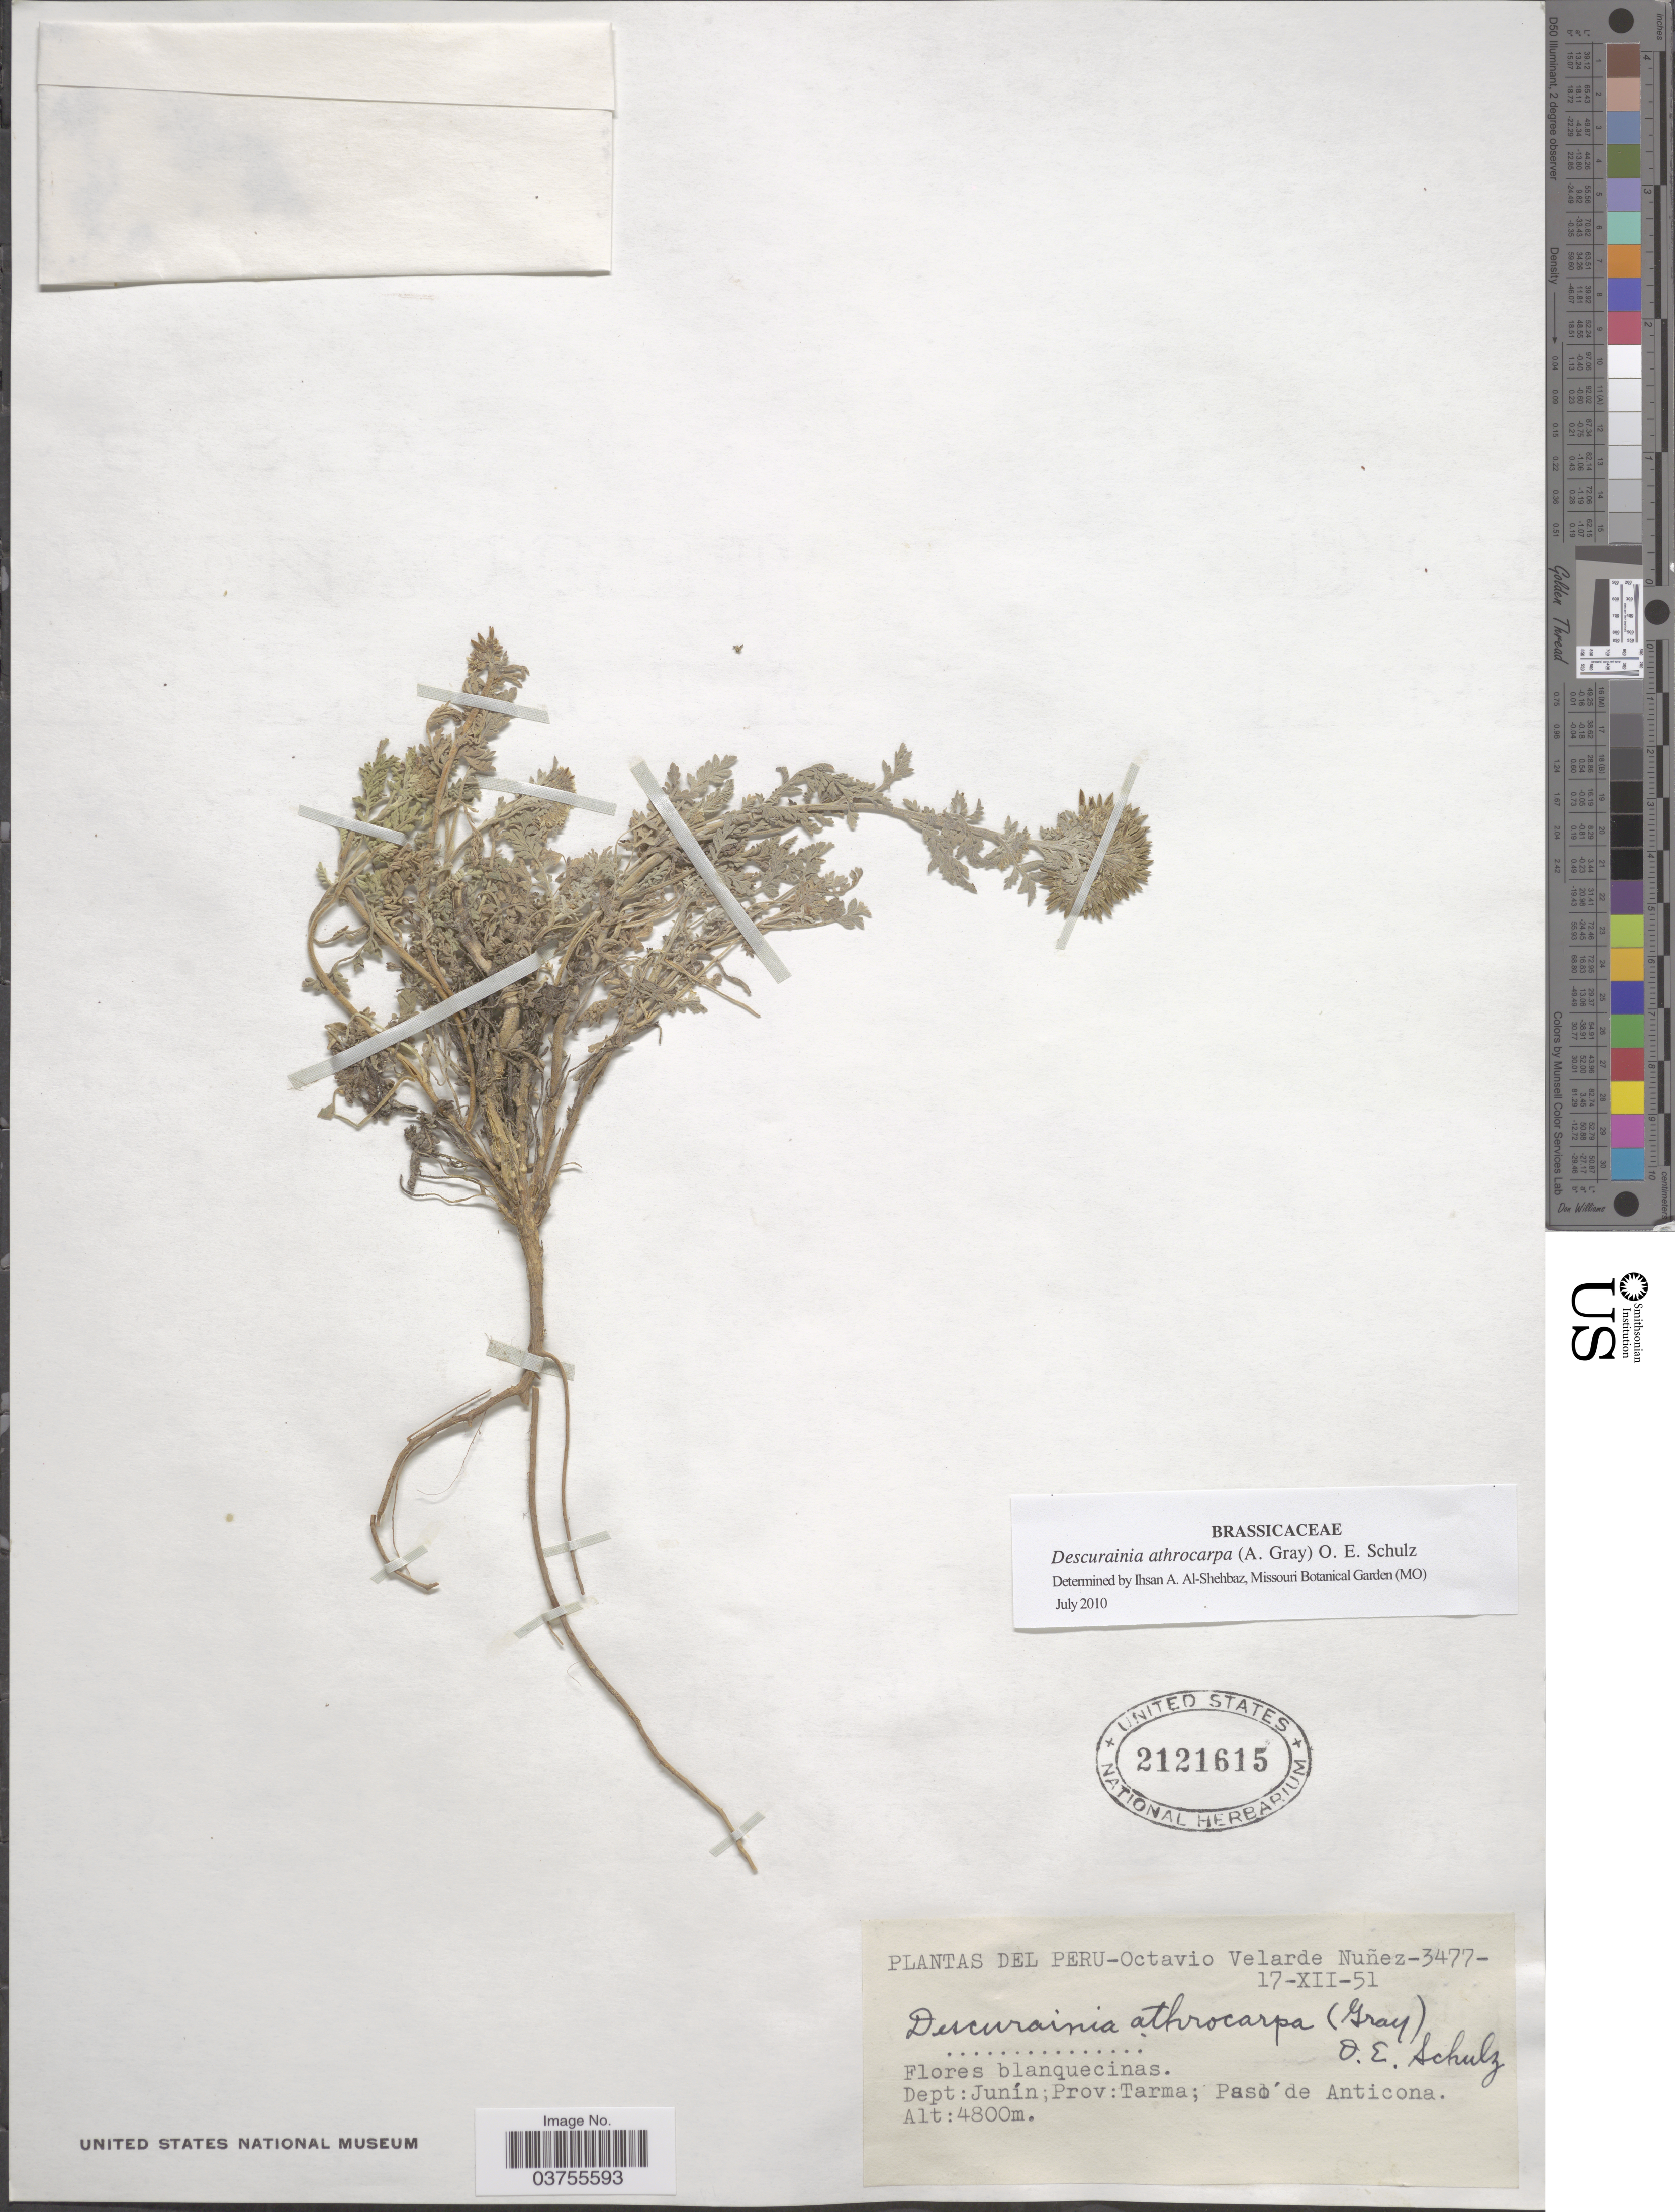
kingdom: Plantae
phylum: Tracheophyta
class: Magnoliopsida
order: Brassicales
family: Brassicaceae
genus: Descurainia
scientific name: Descurainia athrocarpa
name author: (A. Gray & C.A. Mey.) O.E. Schulz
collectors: O. Velarde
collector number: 3477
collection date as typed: Transcribed d/m/y: 17/12/51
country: Peru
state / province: Junín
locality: Dept: Junín; Prov: Tarma; Paso de Anticona.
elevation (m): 4800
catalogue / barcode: US 2121615